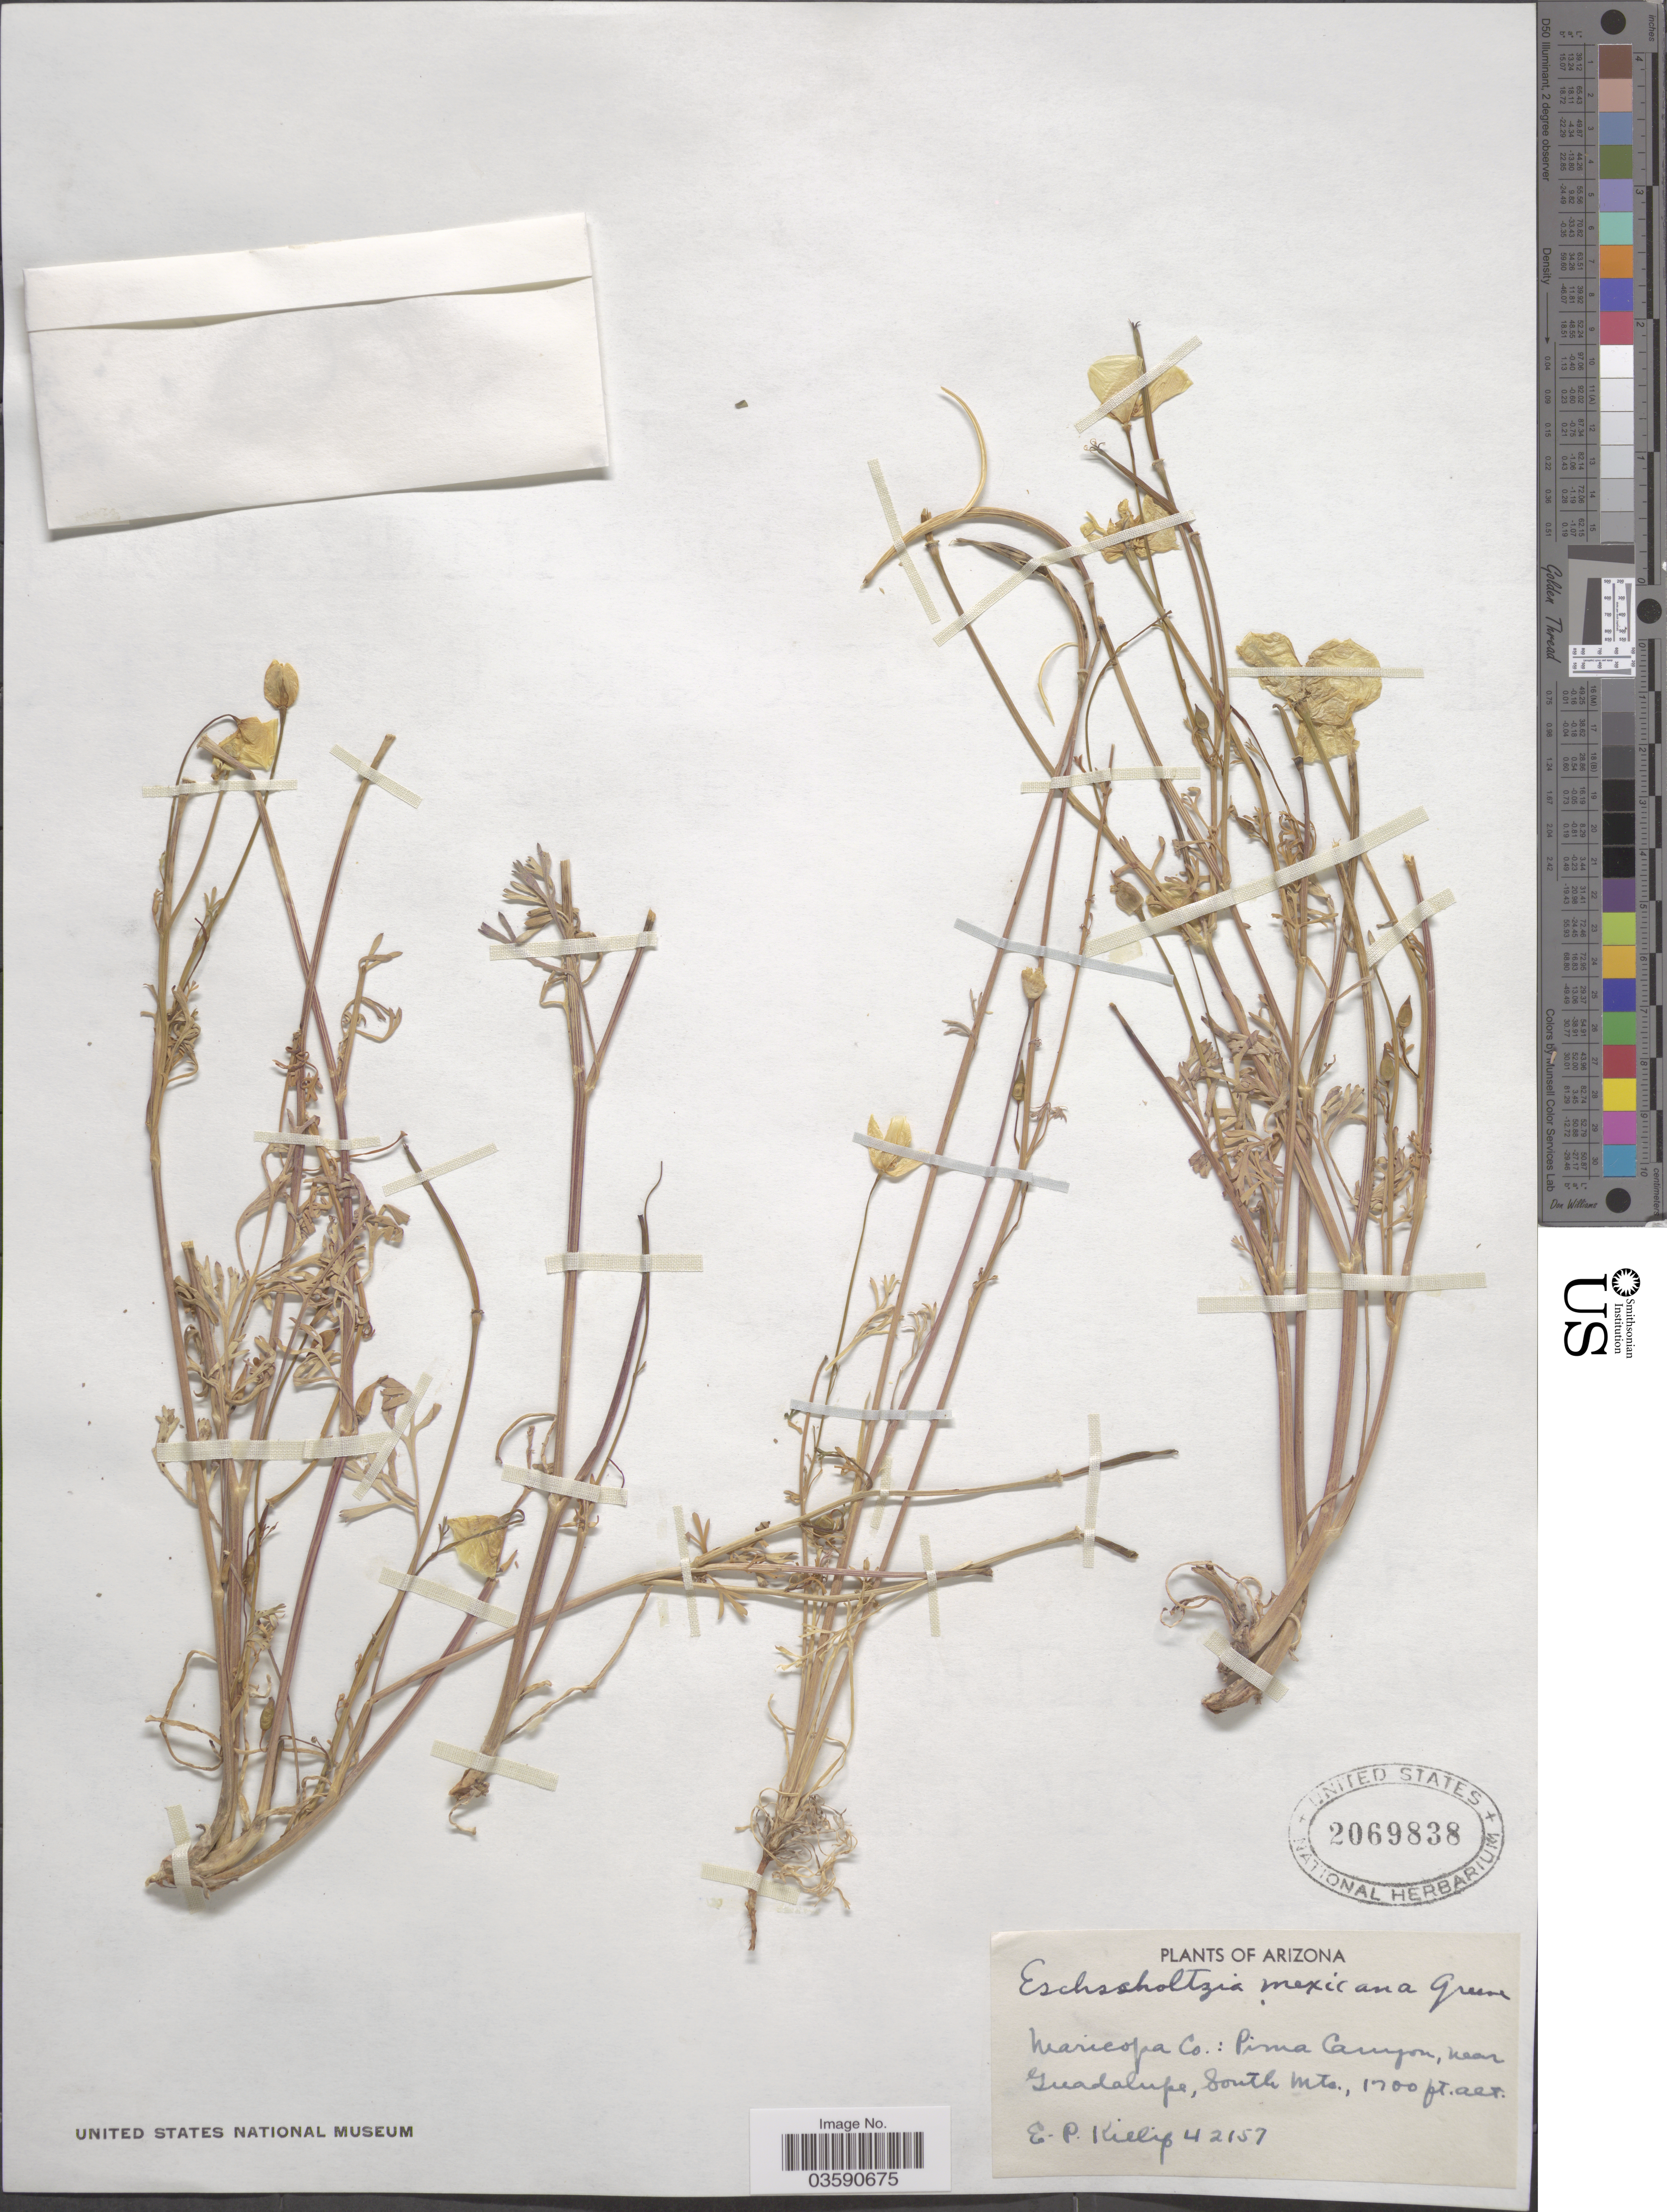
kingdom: Plantae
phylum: Tracheophyta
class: Magnoliopsida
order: Ranunculales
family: Papaveraceae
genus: Eschscholzia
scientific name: Eschscholzia mexicana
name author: Greene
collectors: E. P. Killip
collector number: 42157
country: United States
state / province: Arizona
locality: Maricopa Co.: Pima Canyon, near Guadalupe, South Mts.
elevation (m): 518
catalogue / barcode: US 2069838